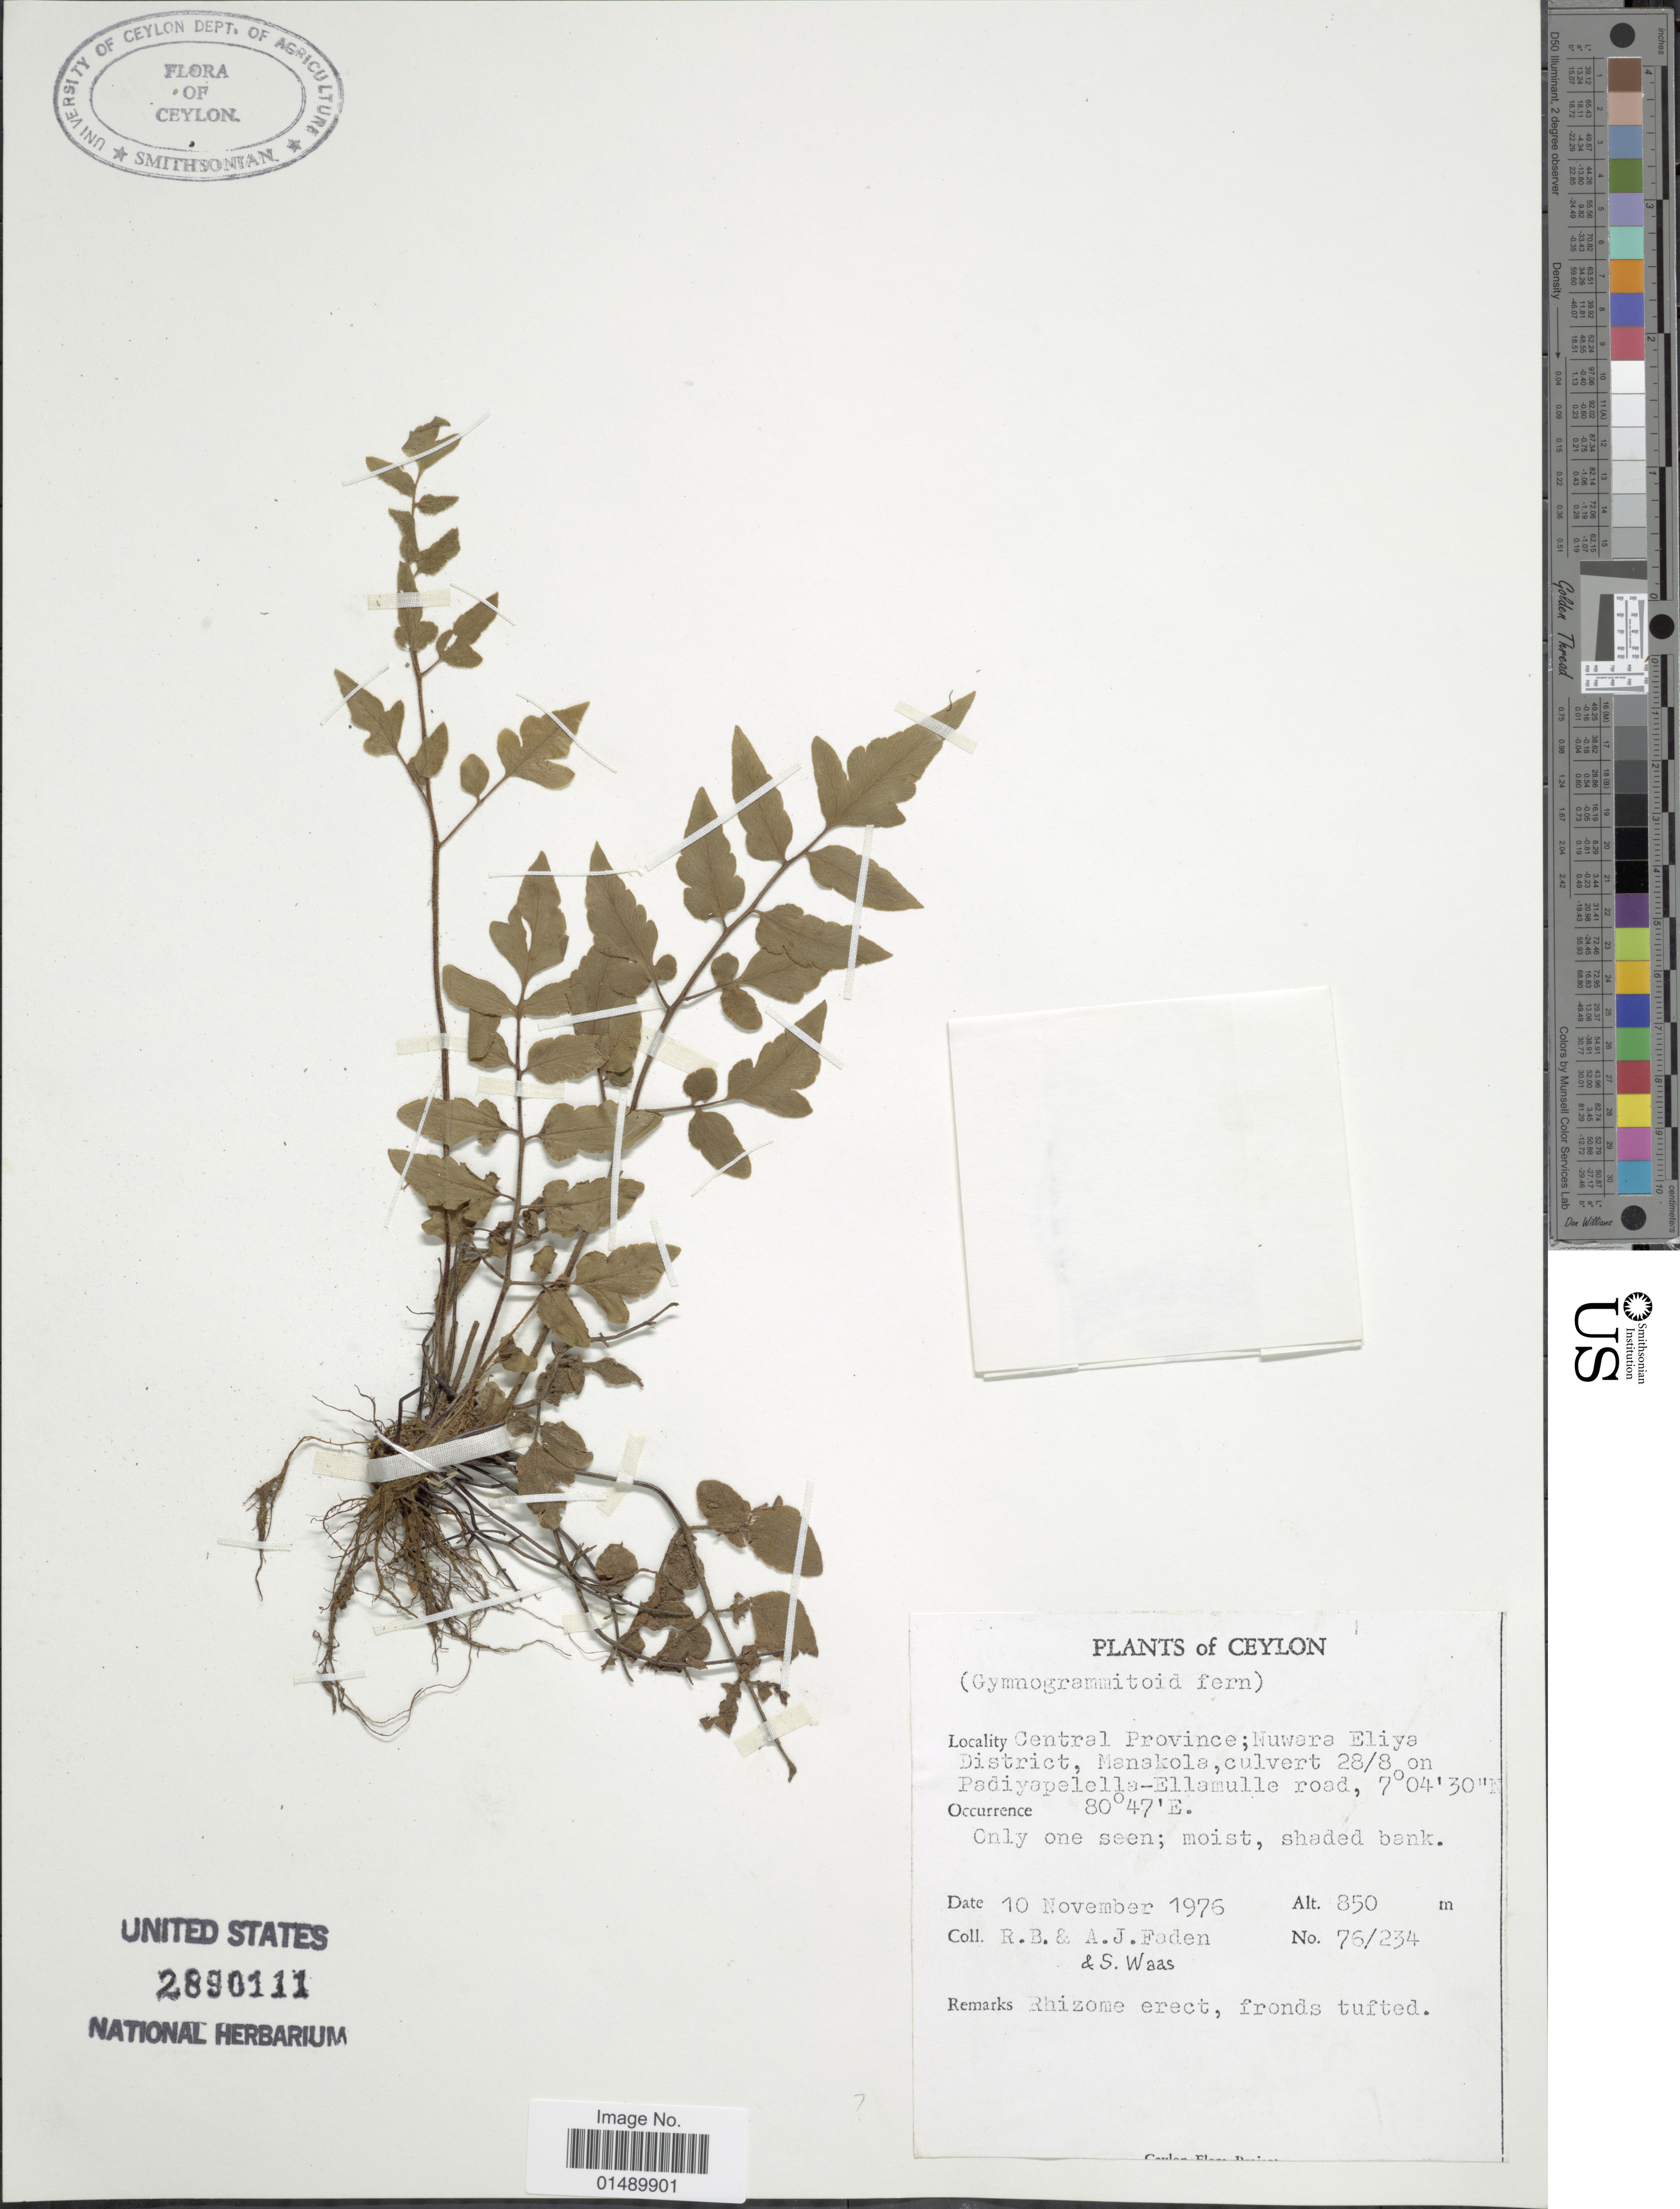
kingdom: Plantae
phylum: Tracheophyta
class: Polypodiopsida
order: Polypodiales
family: Pteridaceae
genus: Paragymnopteris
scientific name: Paragymnopteris vestita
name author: (Wall. ex C. Presl) K.H. Shing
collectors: R. B. Faden, A. J. Faden & S. Waas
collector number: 76/234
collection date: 1976-11-10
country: Sri Lanka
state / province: Central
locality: Ceylon, Central Province; Nuware Eliya District, Manakola.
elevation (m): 850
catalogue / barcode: US 2890111